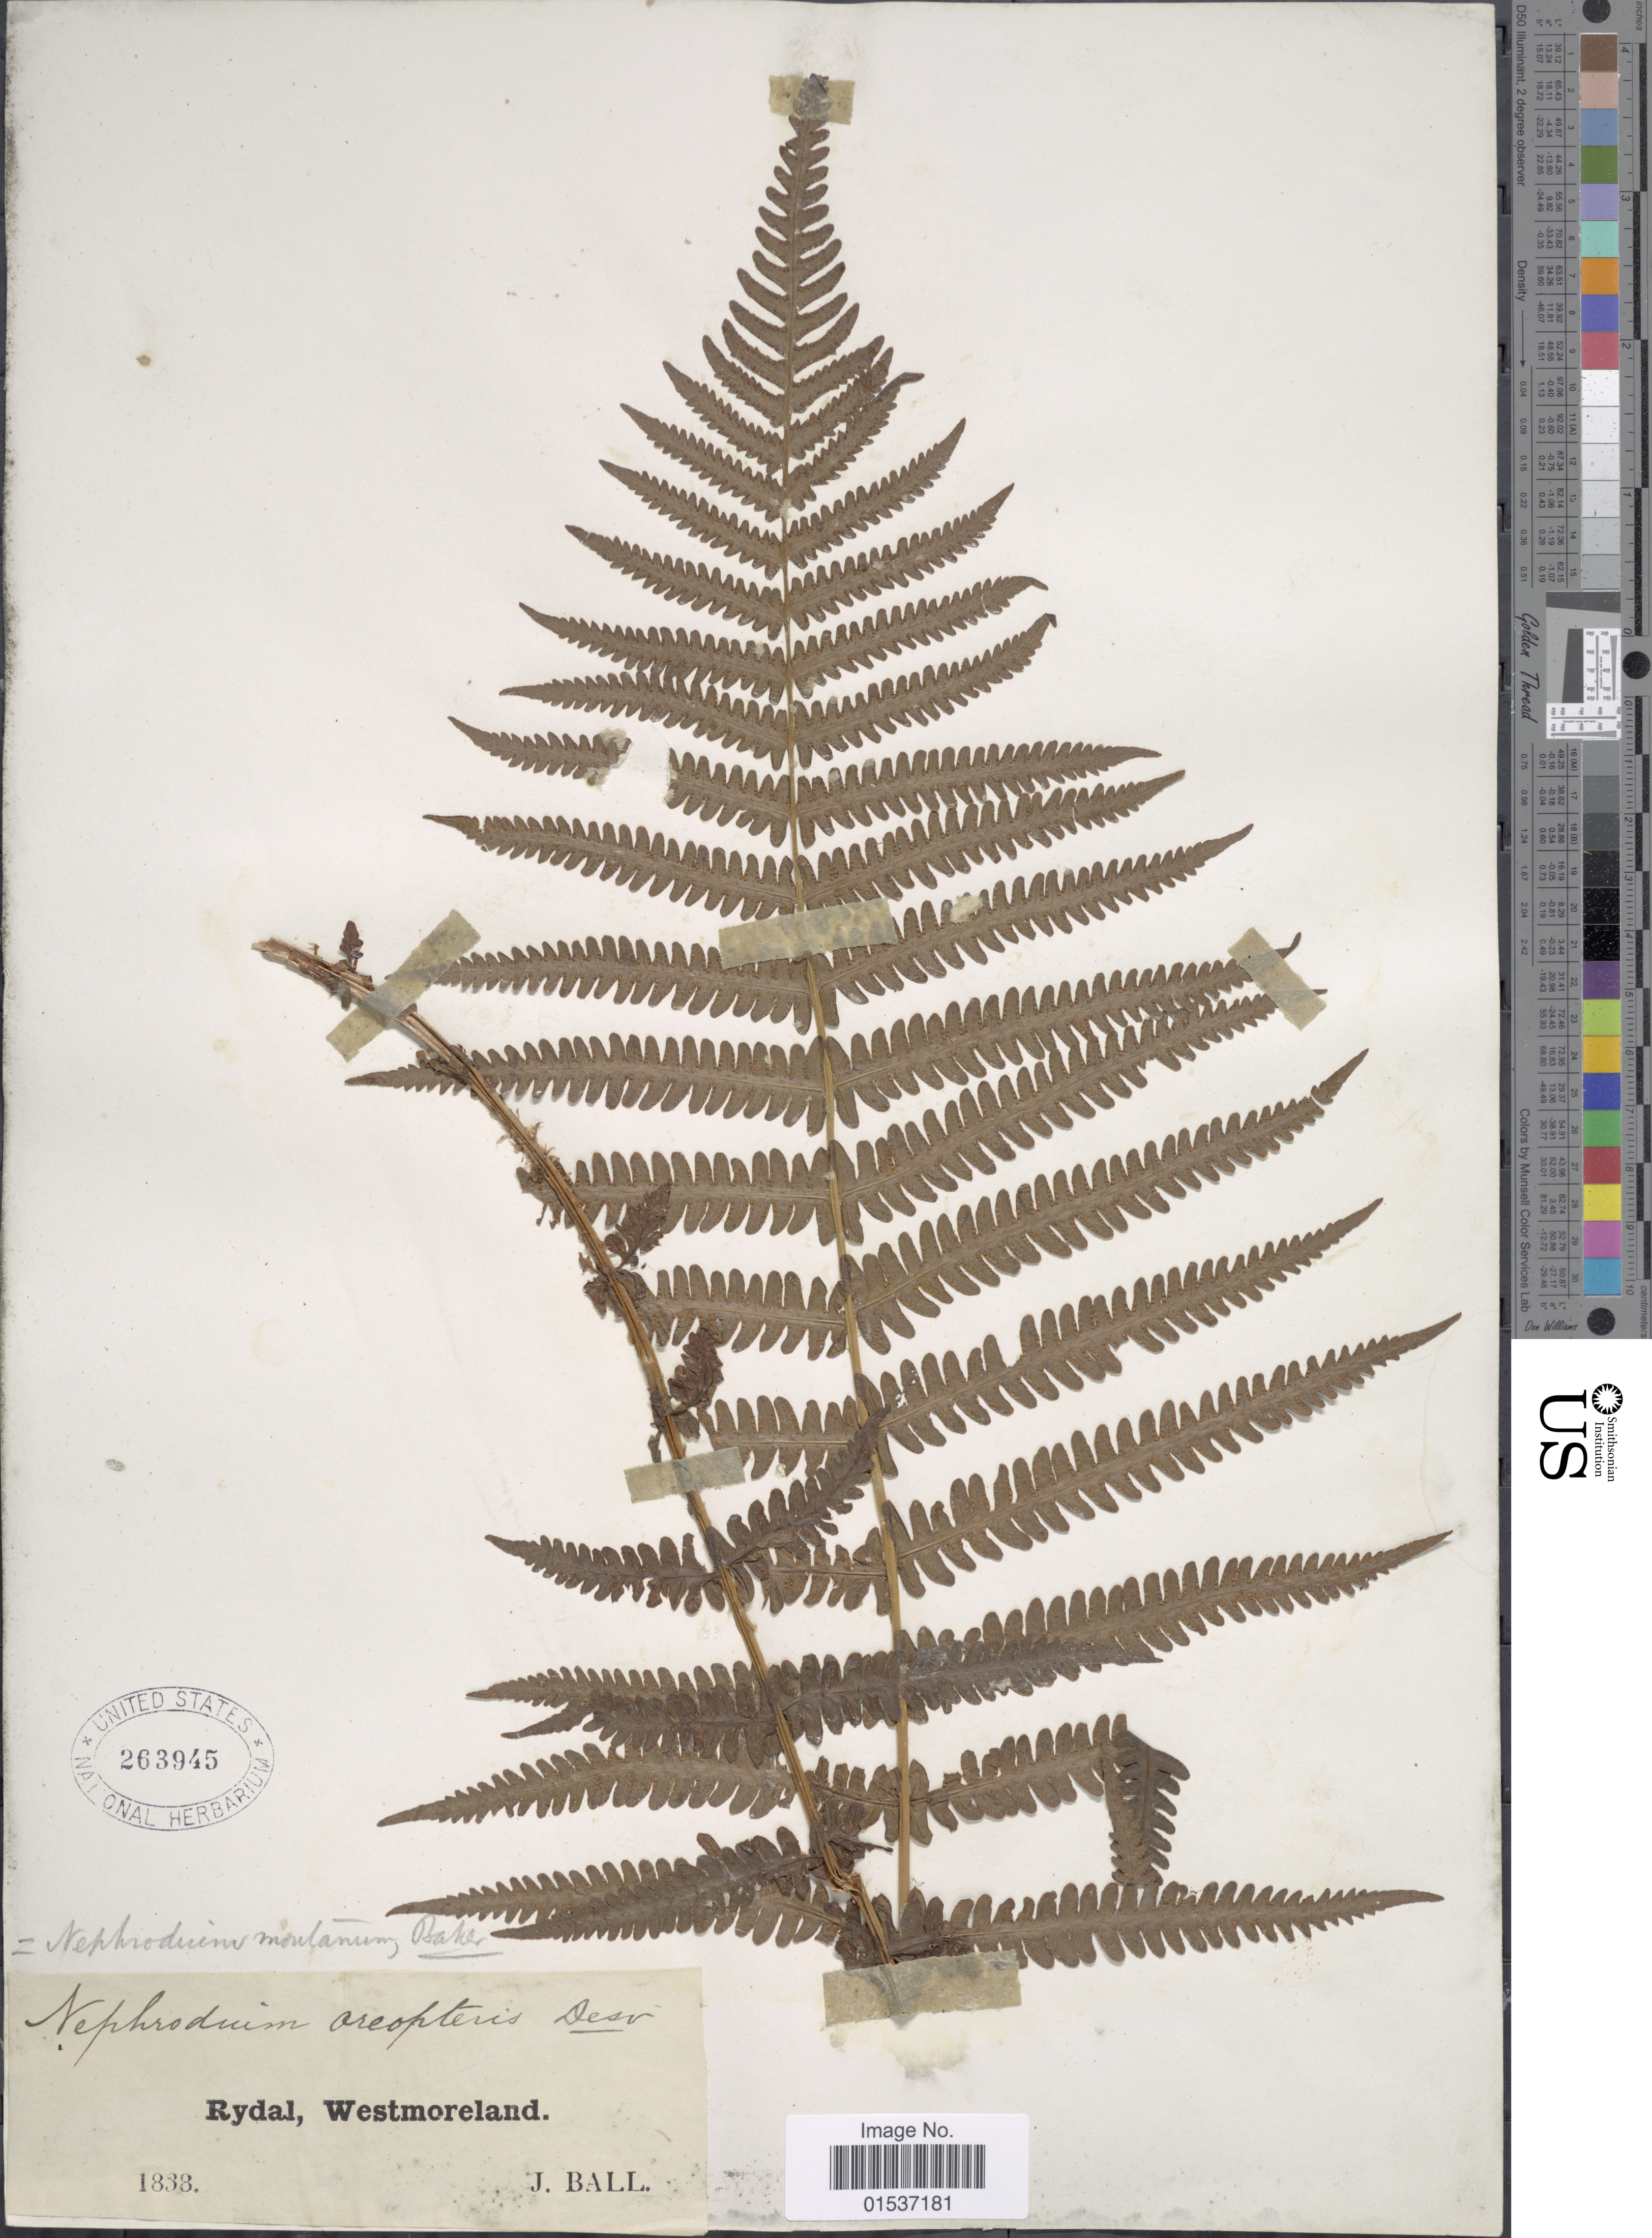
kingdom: Plantae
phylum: Tracheophyta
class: Polypodiopsida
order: Polypodiales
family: Thelypteridaceae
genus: Oreopteris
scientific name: Oreopteris limbosperma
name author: (All.) K. Iwats.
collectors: J. Ball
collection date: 1838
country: Jamaica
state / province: Westmoreland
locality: Rydal, Westmoreland.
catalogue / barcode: US 263945